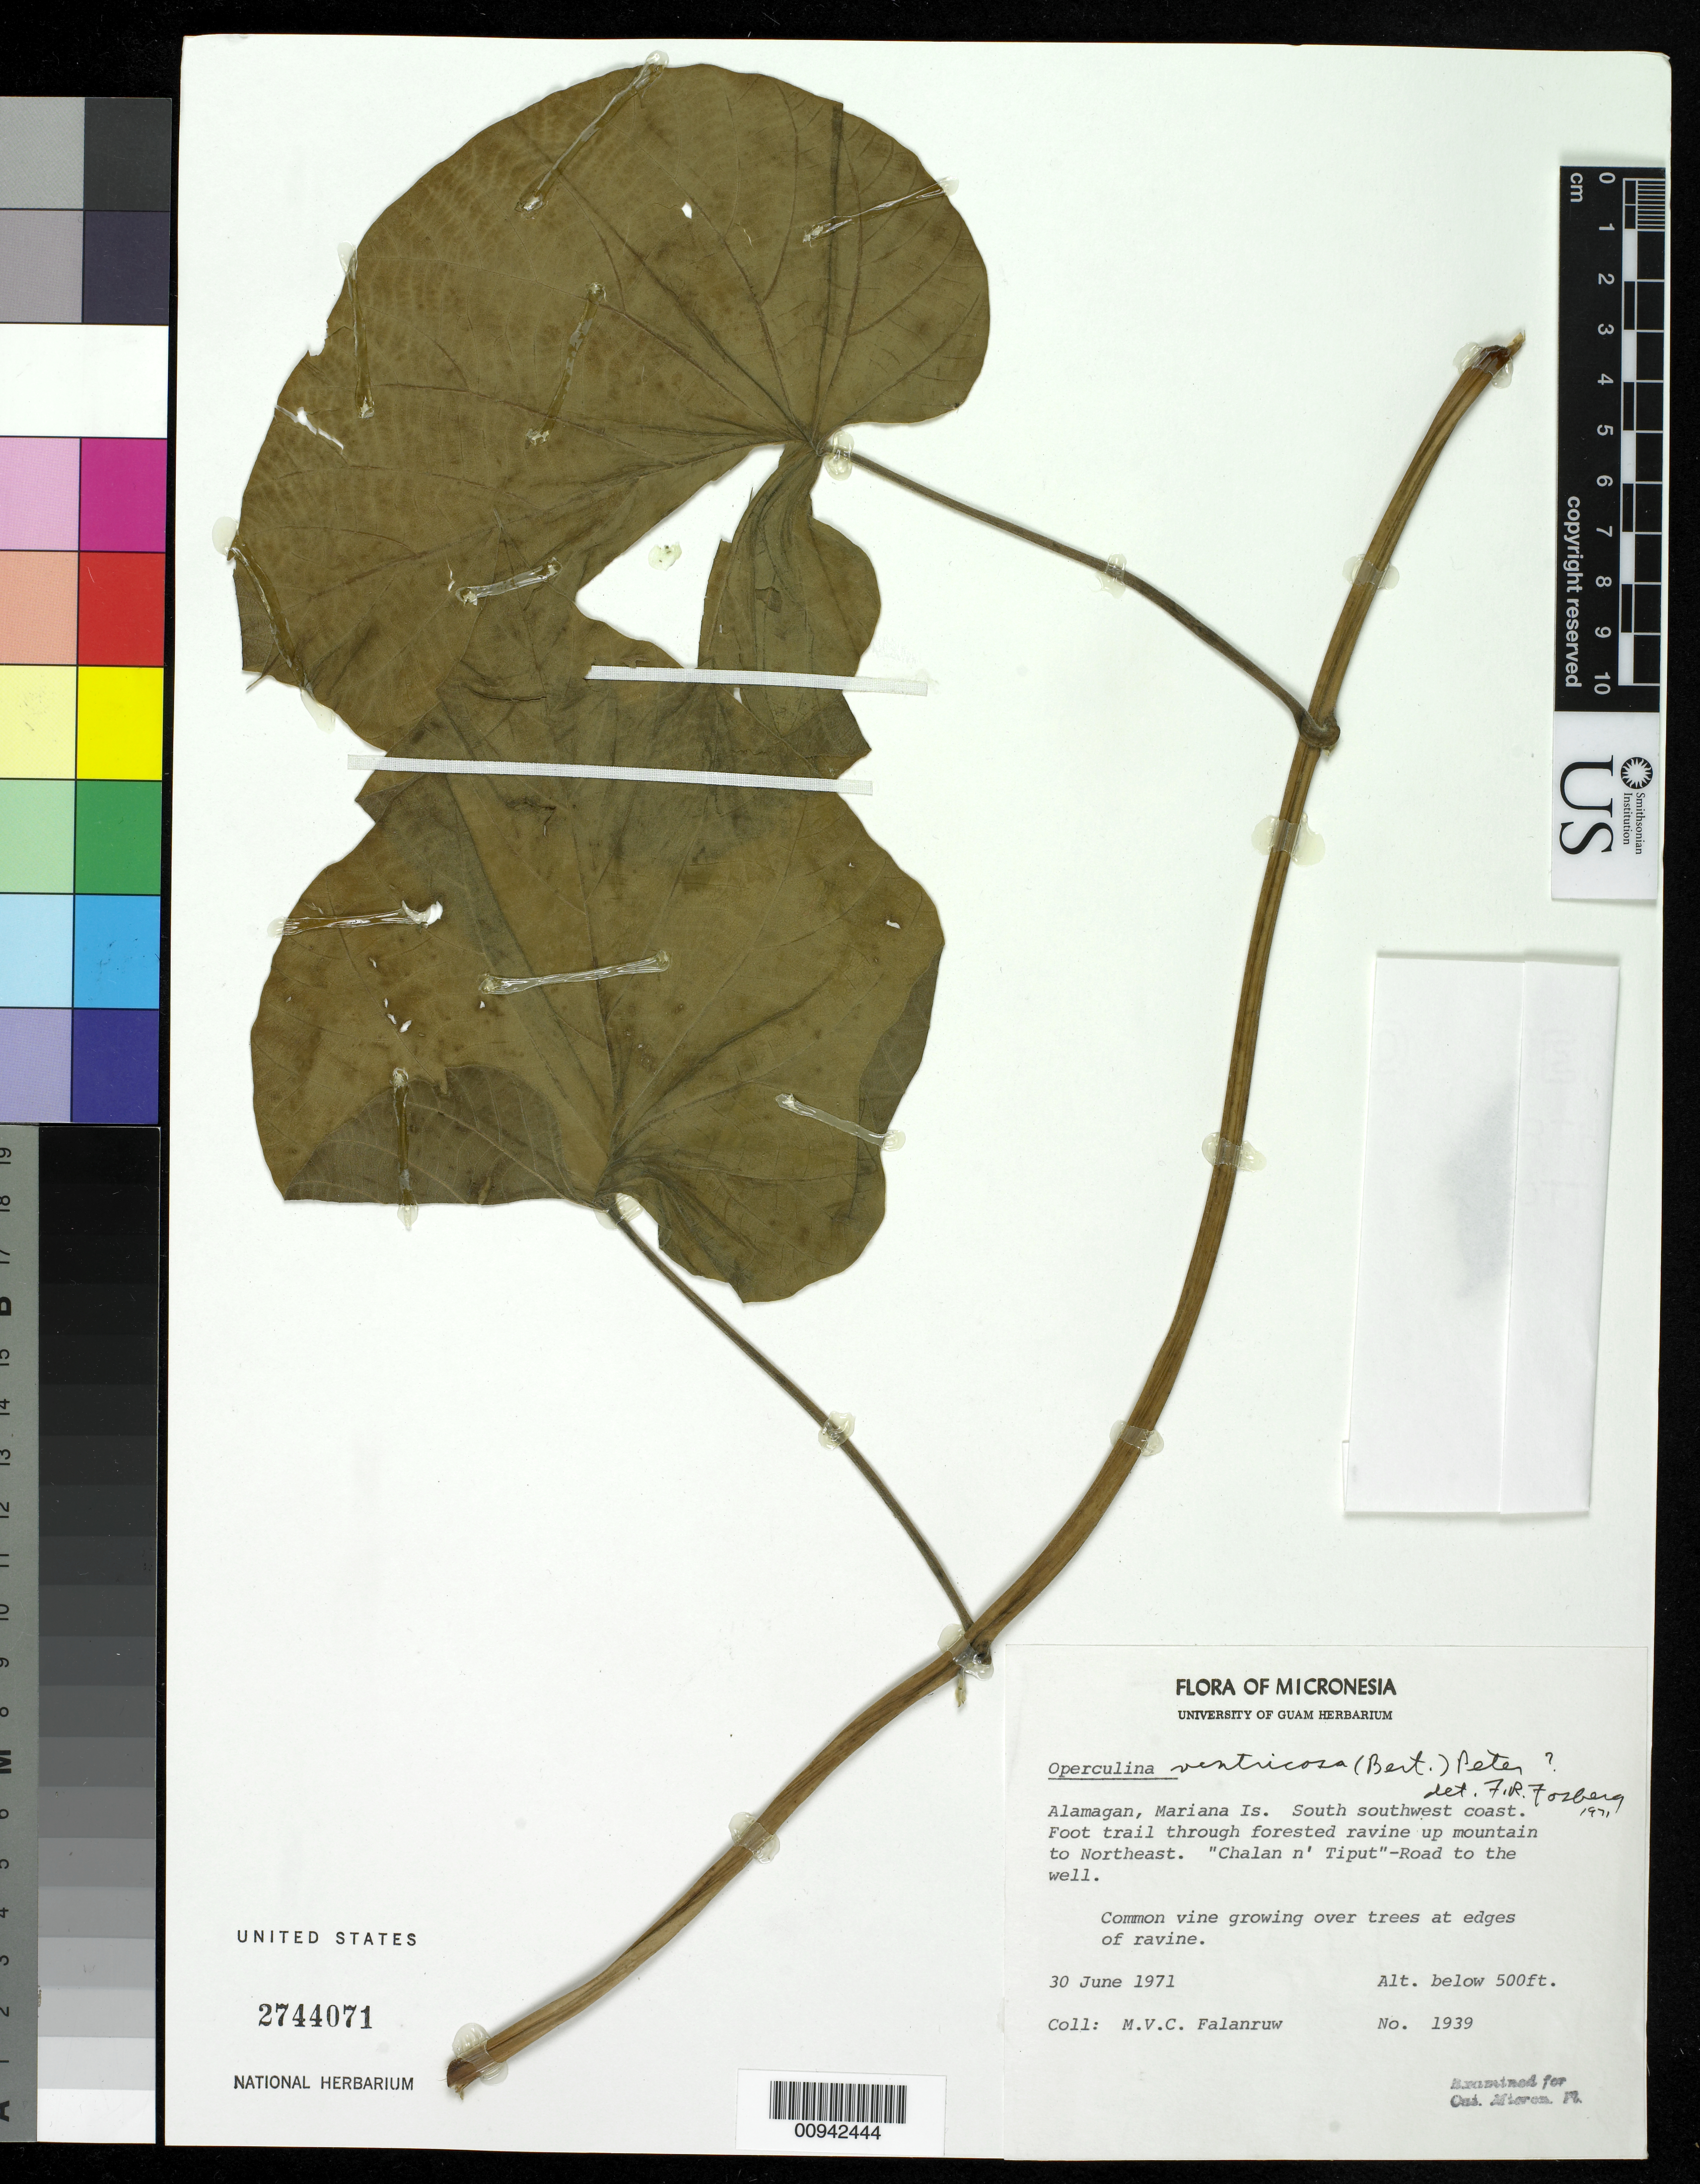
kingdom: Plantae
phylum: Tracheophyta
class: Magnoliopsida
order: Solanales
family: Convolvulaceae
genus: Operculina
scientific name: Operculina ventricosa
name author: (Aubl.) Barb. Rodr.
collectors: M. V. Falanruw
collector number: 1939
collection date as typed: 30 Jun 1971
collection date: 1971-06-30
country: Northern Mariana Islands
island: Alamagan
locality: SSE coast, through ravine up mountain to NE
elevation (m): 152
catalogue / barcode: US 2744071